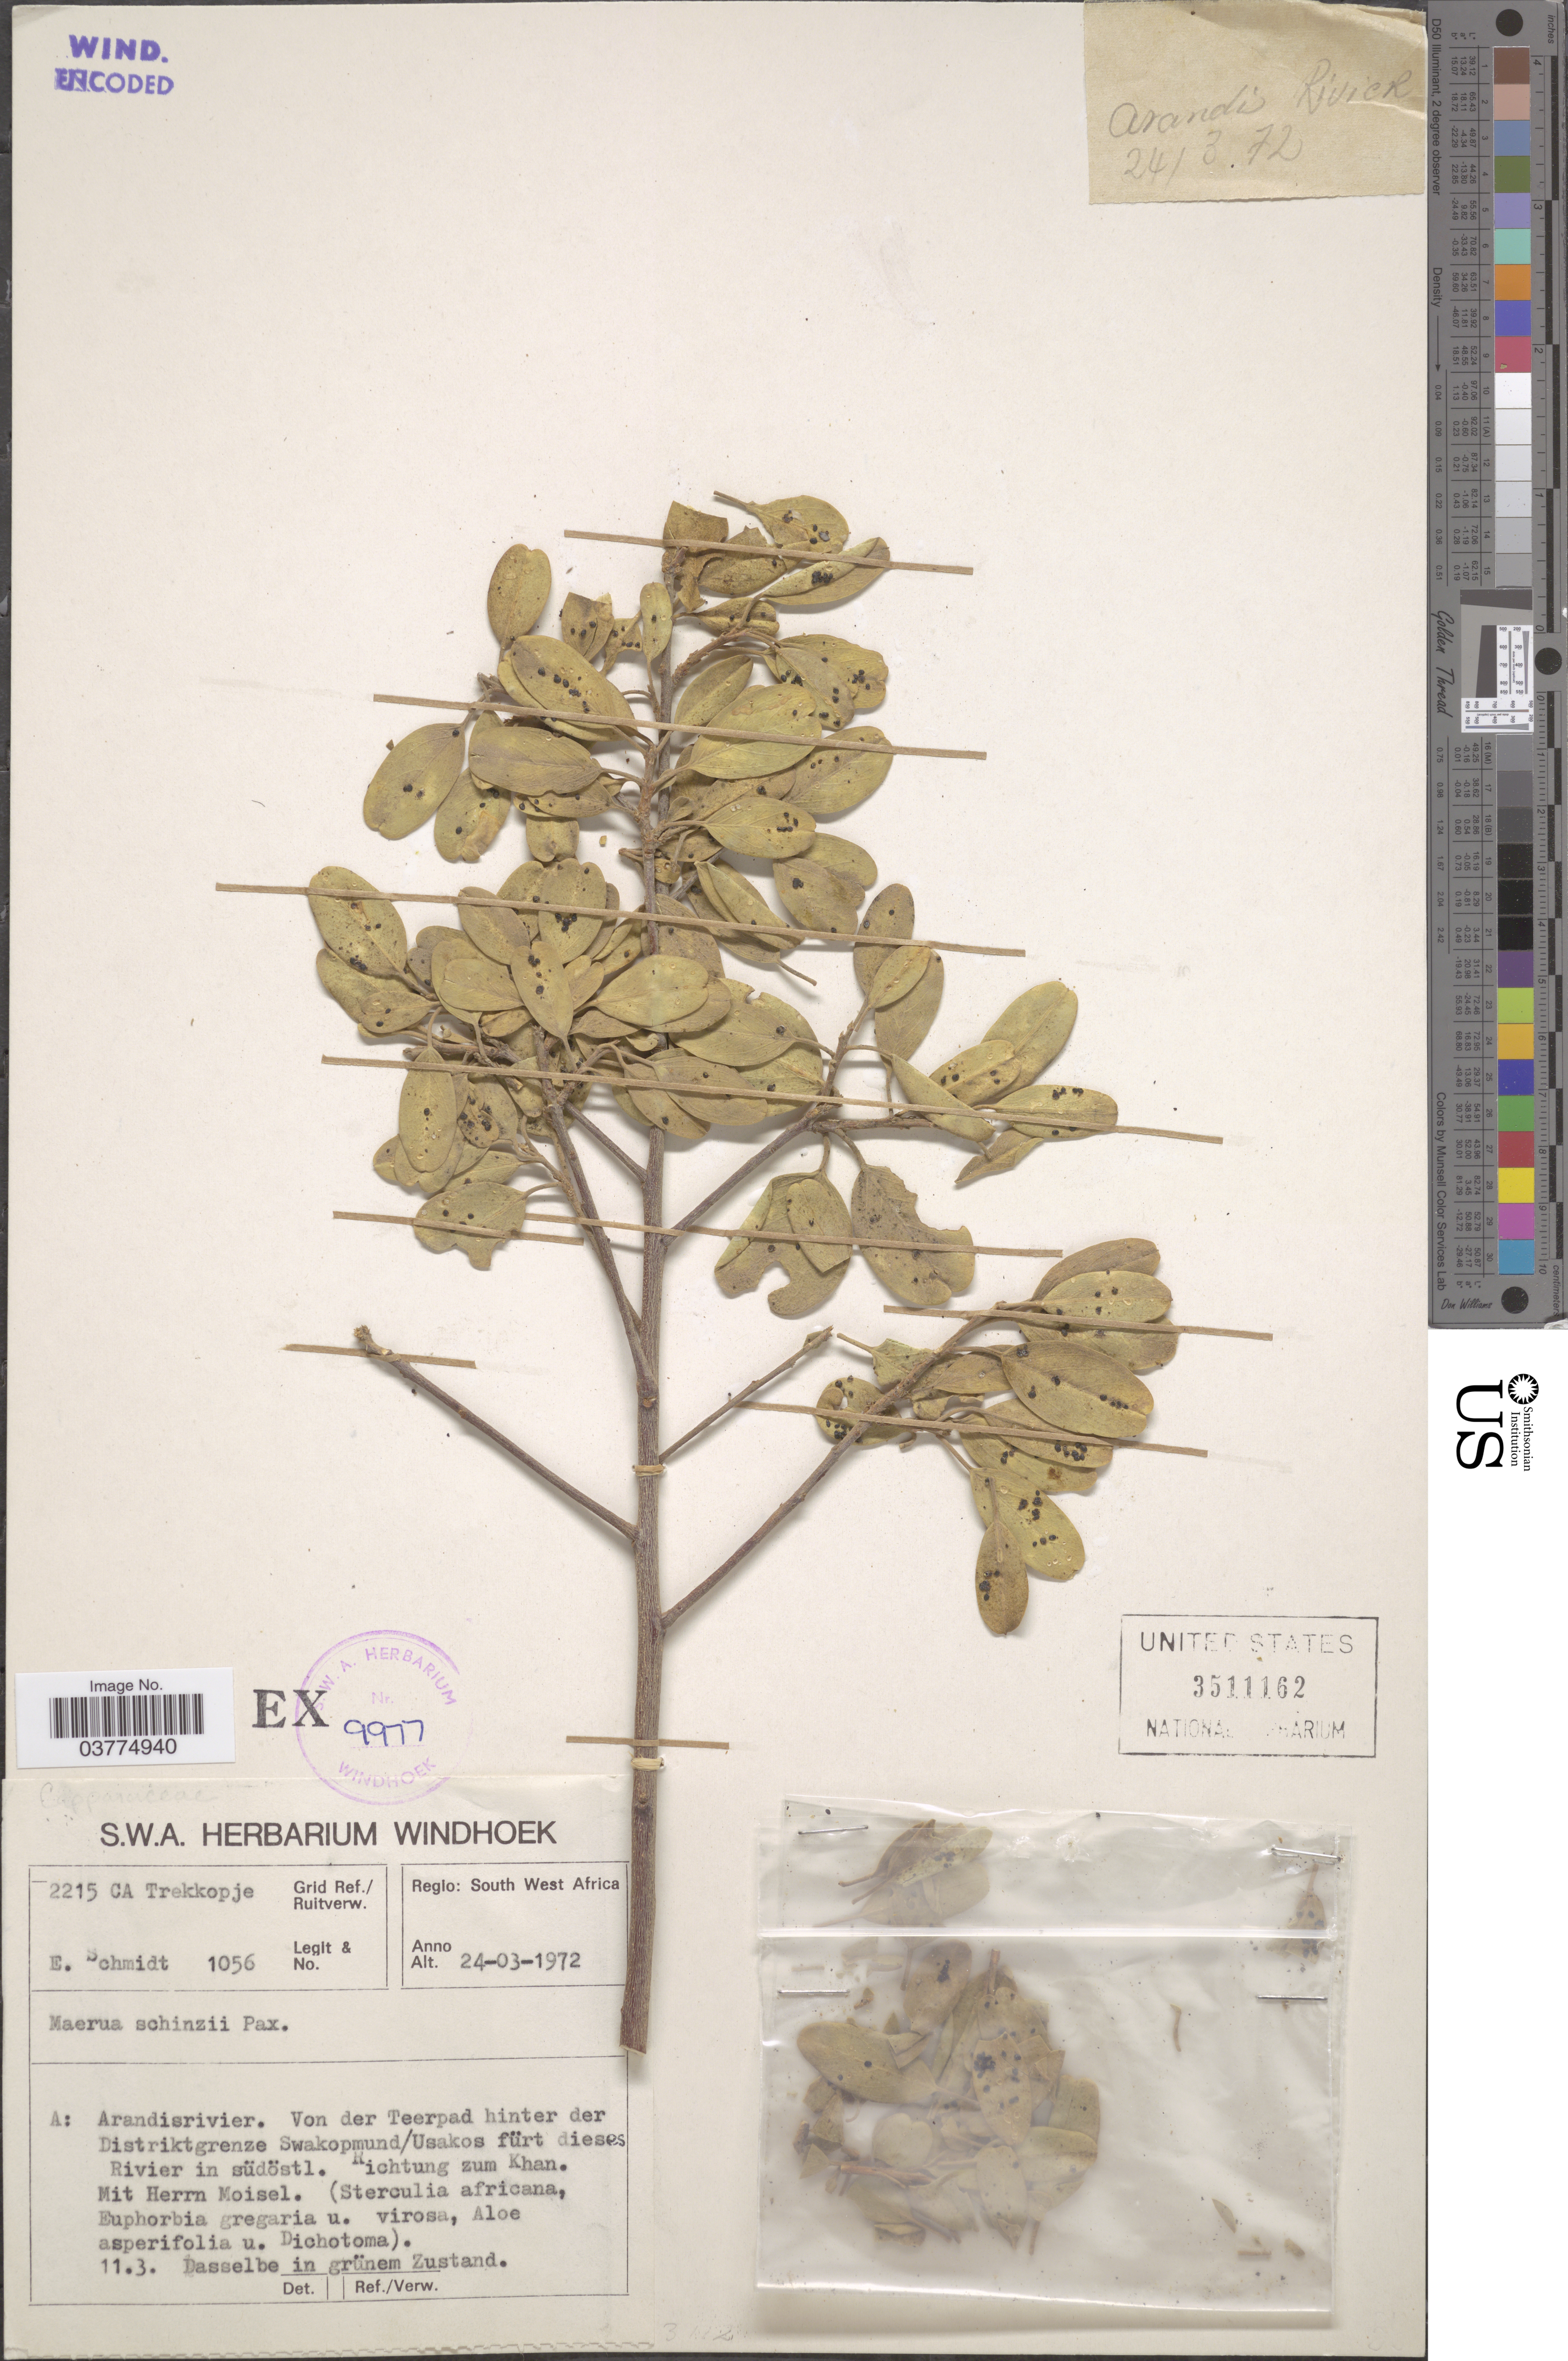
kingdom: Plantae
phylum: Tracheophyta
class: Magnoliopsida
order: Brassicales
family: Capparaceae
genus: Maerua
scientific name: Maerua schinzii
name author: Pax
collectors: E. Schmidt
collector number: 1056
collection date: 1972-03-24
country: Namibia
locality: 2215 CA Trekkopje Grid Ref./Ruitverw. Regio: South West Africa. A: Arandisrivier. Von der Teerpad hinter der Distriktgrenze Swakopmund/Usakos fürt dieses Rivier in südöstl. Richtung zum Khan. Mit Herrn Moisel.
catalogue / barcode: US 3511162